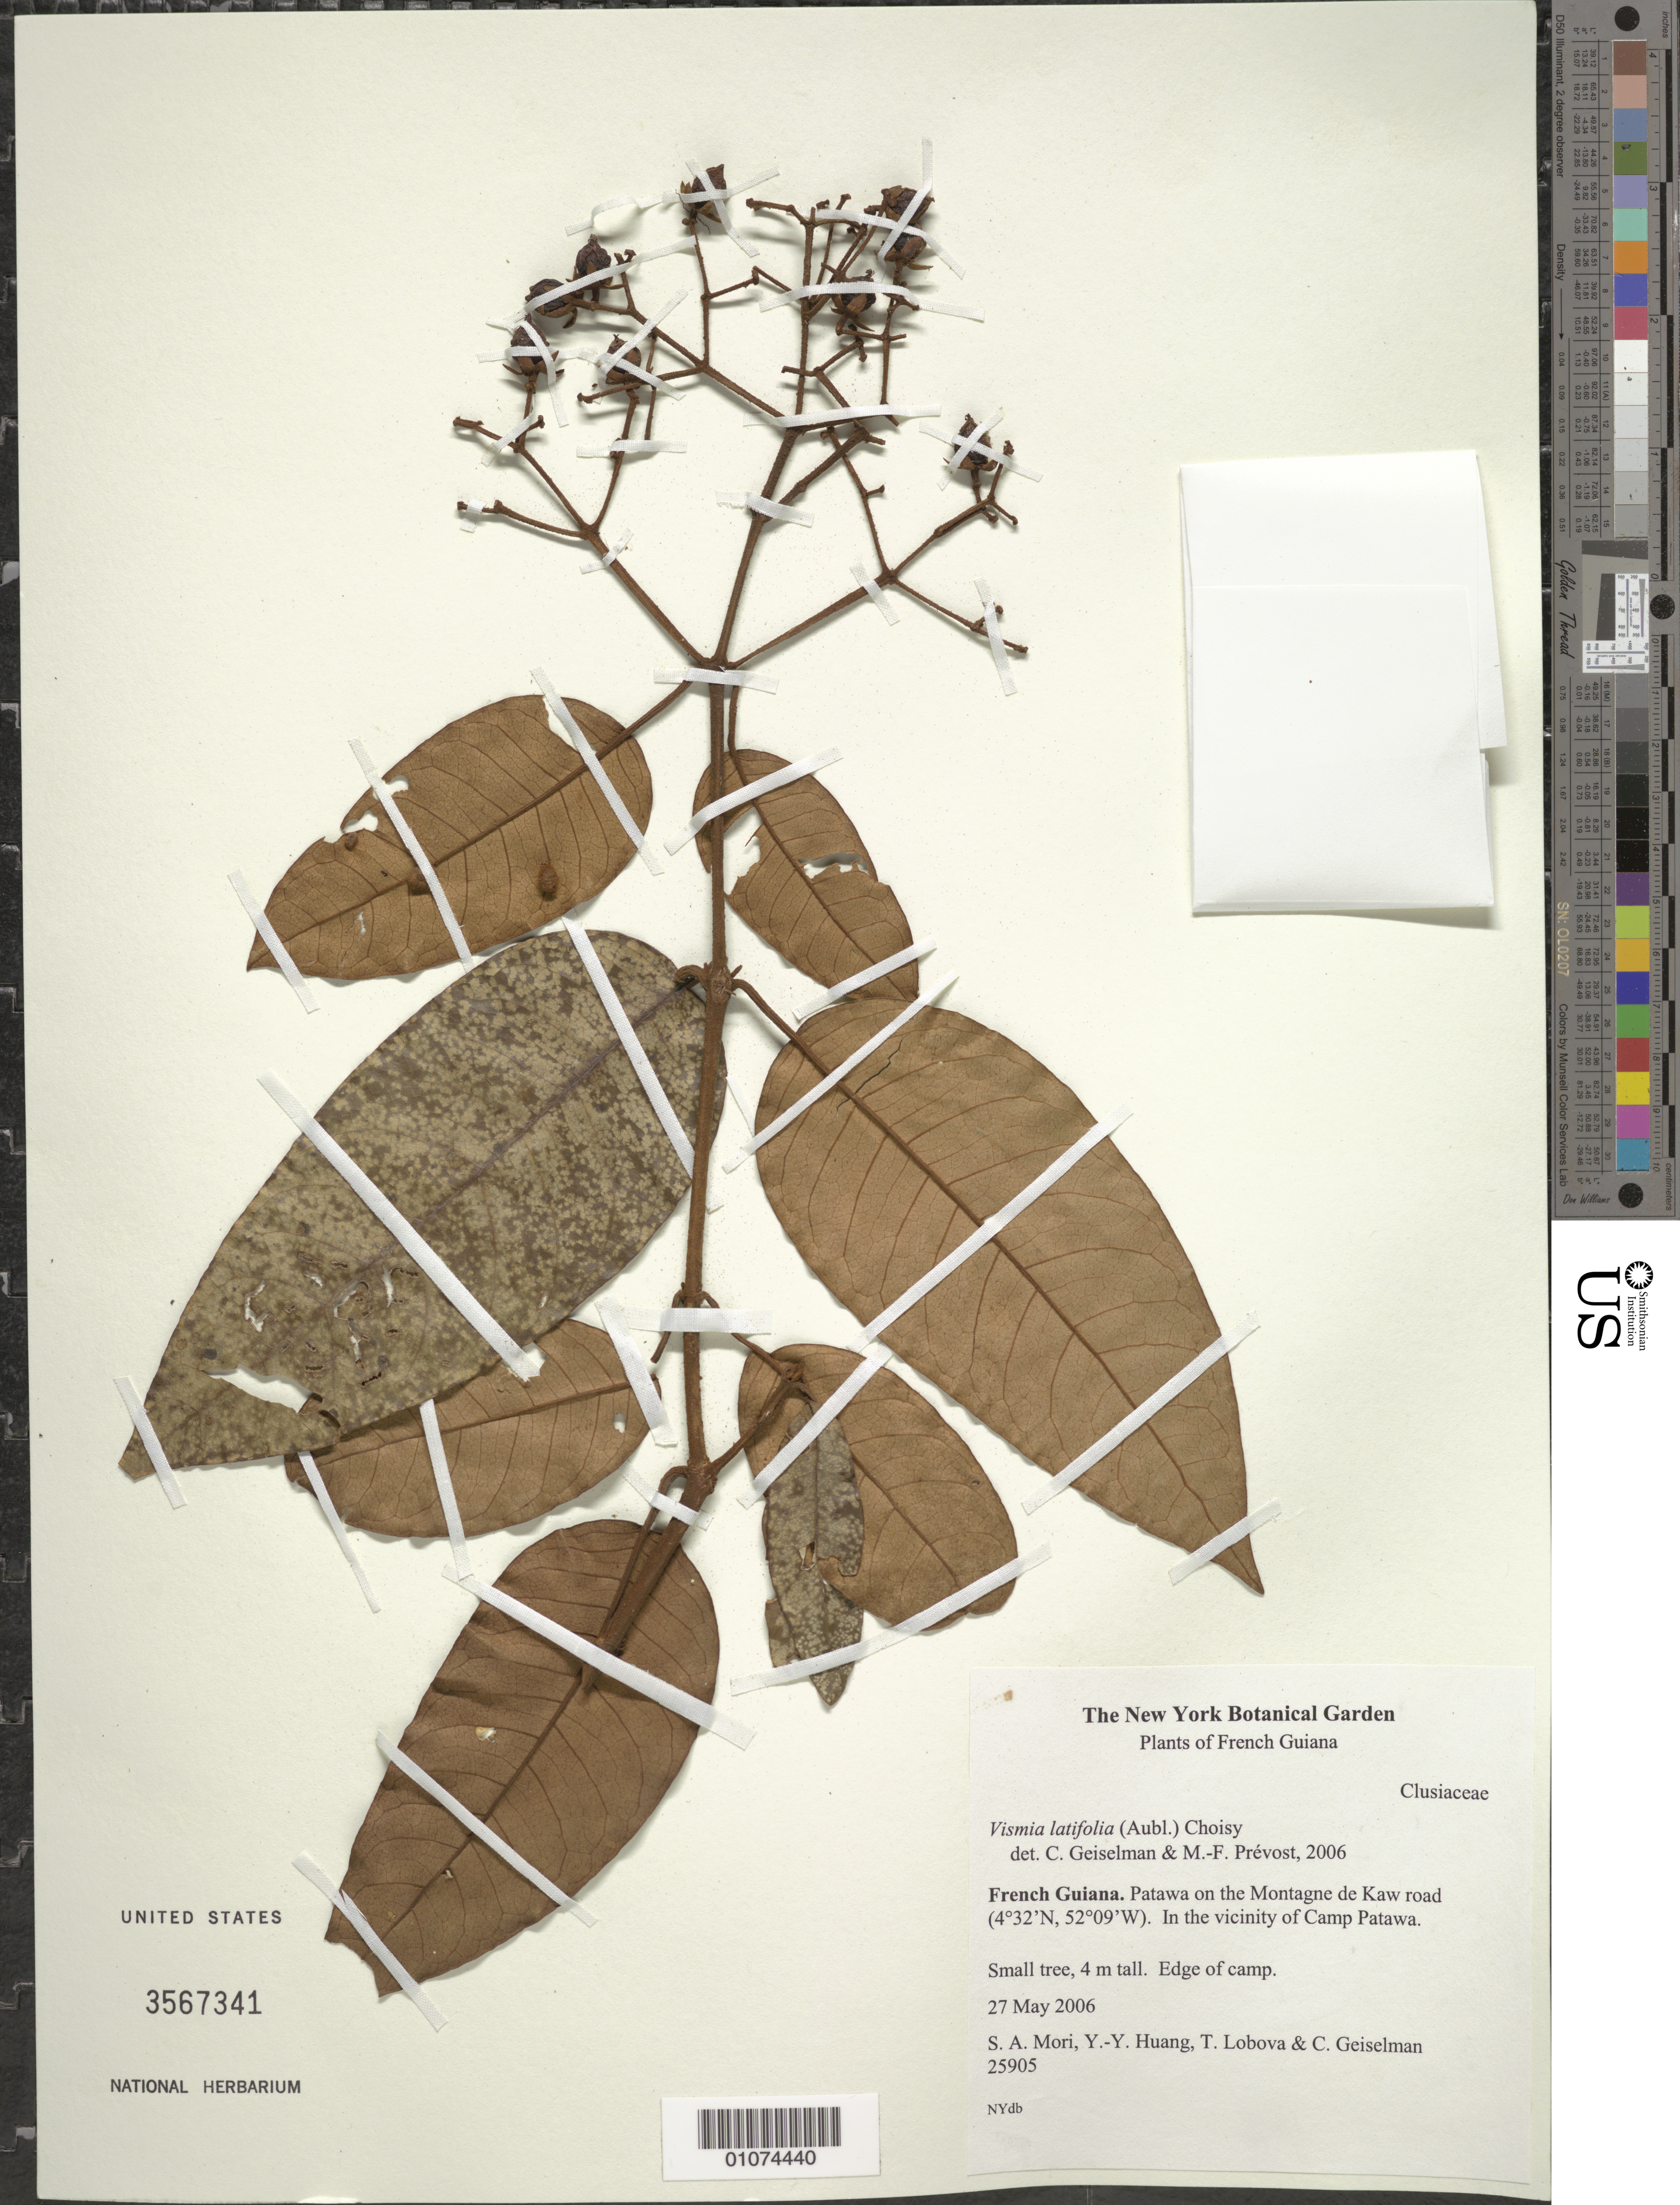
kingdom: Plantae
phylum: Tracheophyta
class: Magnoliopsida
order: Malpighiales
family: Hypericaceae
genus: Vismia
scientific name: Vismia latifolia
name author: (Aubl.) Choisy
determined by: Geiselman, C.; Prévost, M.-F.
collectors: S. Mori, Y. Huang, T. Lobova & C. Geiselman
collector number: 25905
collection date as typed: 27-May-06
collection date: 2006-05-27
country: French Guiana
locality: Patawa on the Montagne de Kaw road. In the vicinity of Camp Patawa.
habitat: Edge of camp.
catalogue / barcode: US 3567341